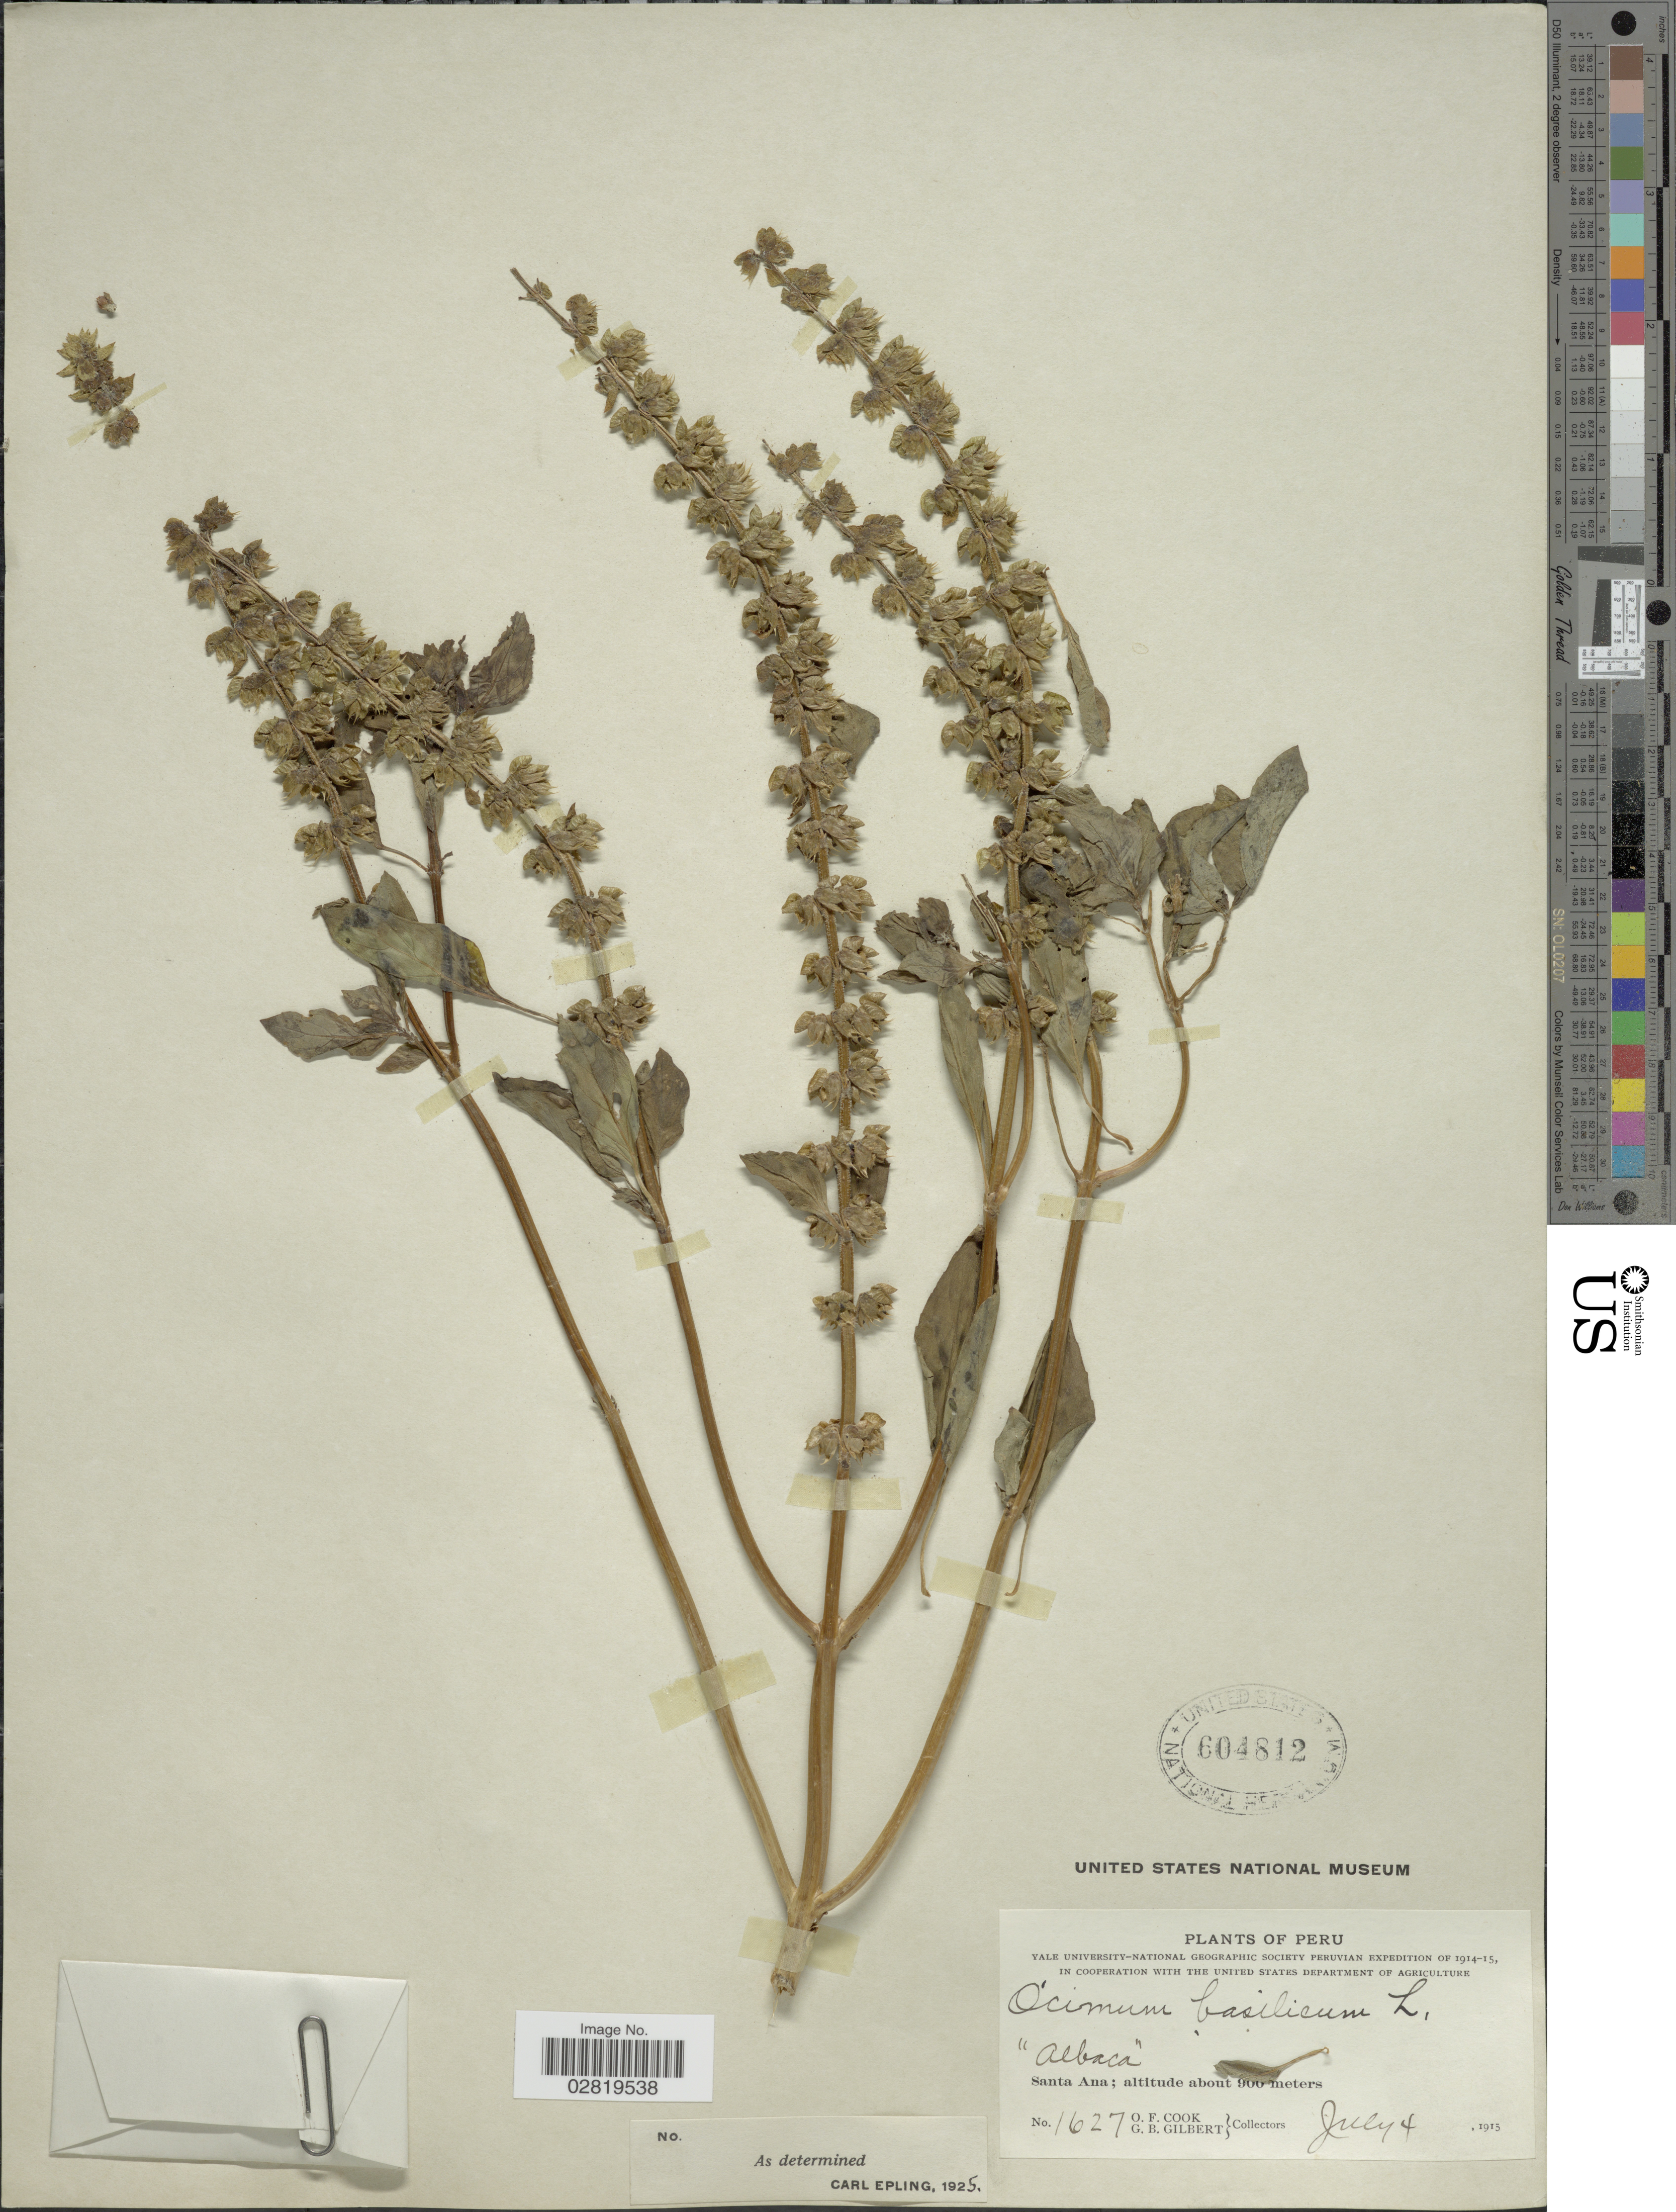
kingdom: Plantae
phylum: Tracheophyta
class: Magnoliopsida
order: Lamiales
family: Lamiaceae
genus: Ocimum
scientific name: Ocimum basilicum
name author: L.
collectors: O. F. Cook & G. B. Gilbert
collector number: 1627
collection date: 1915-07-04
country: Peru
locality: Santa Ana.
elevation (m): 900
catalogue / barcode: US 604812